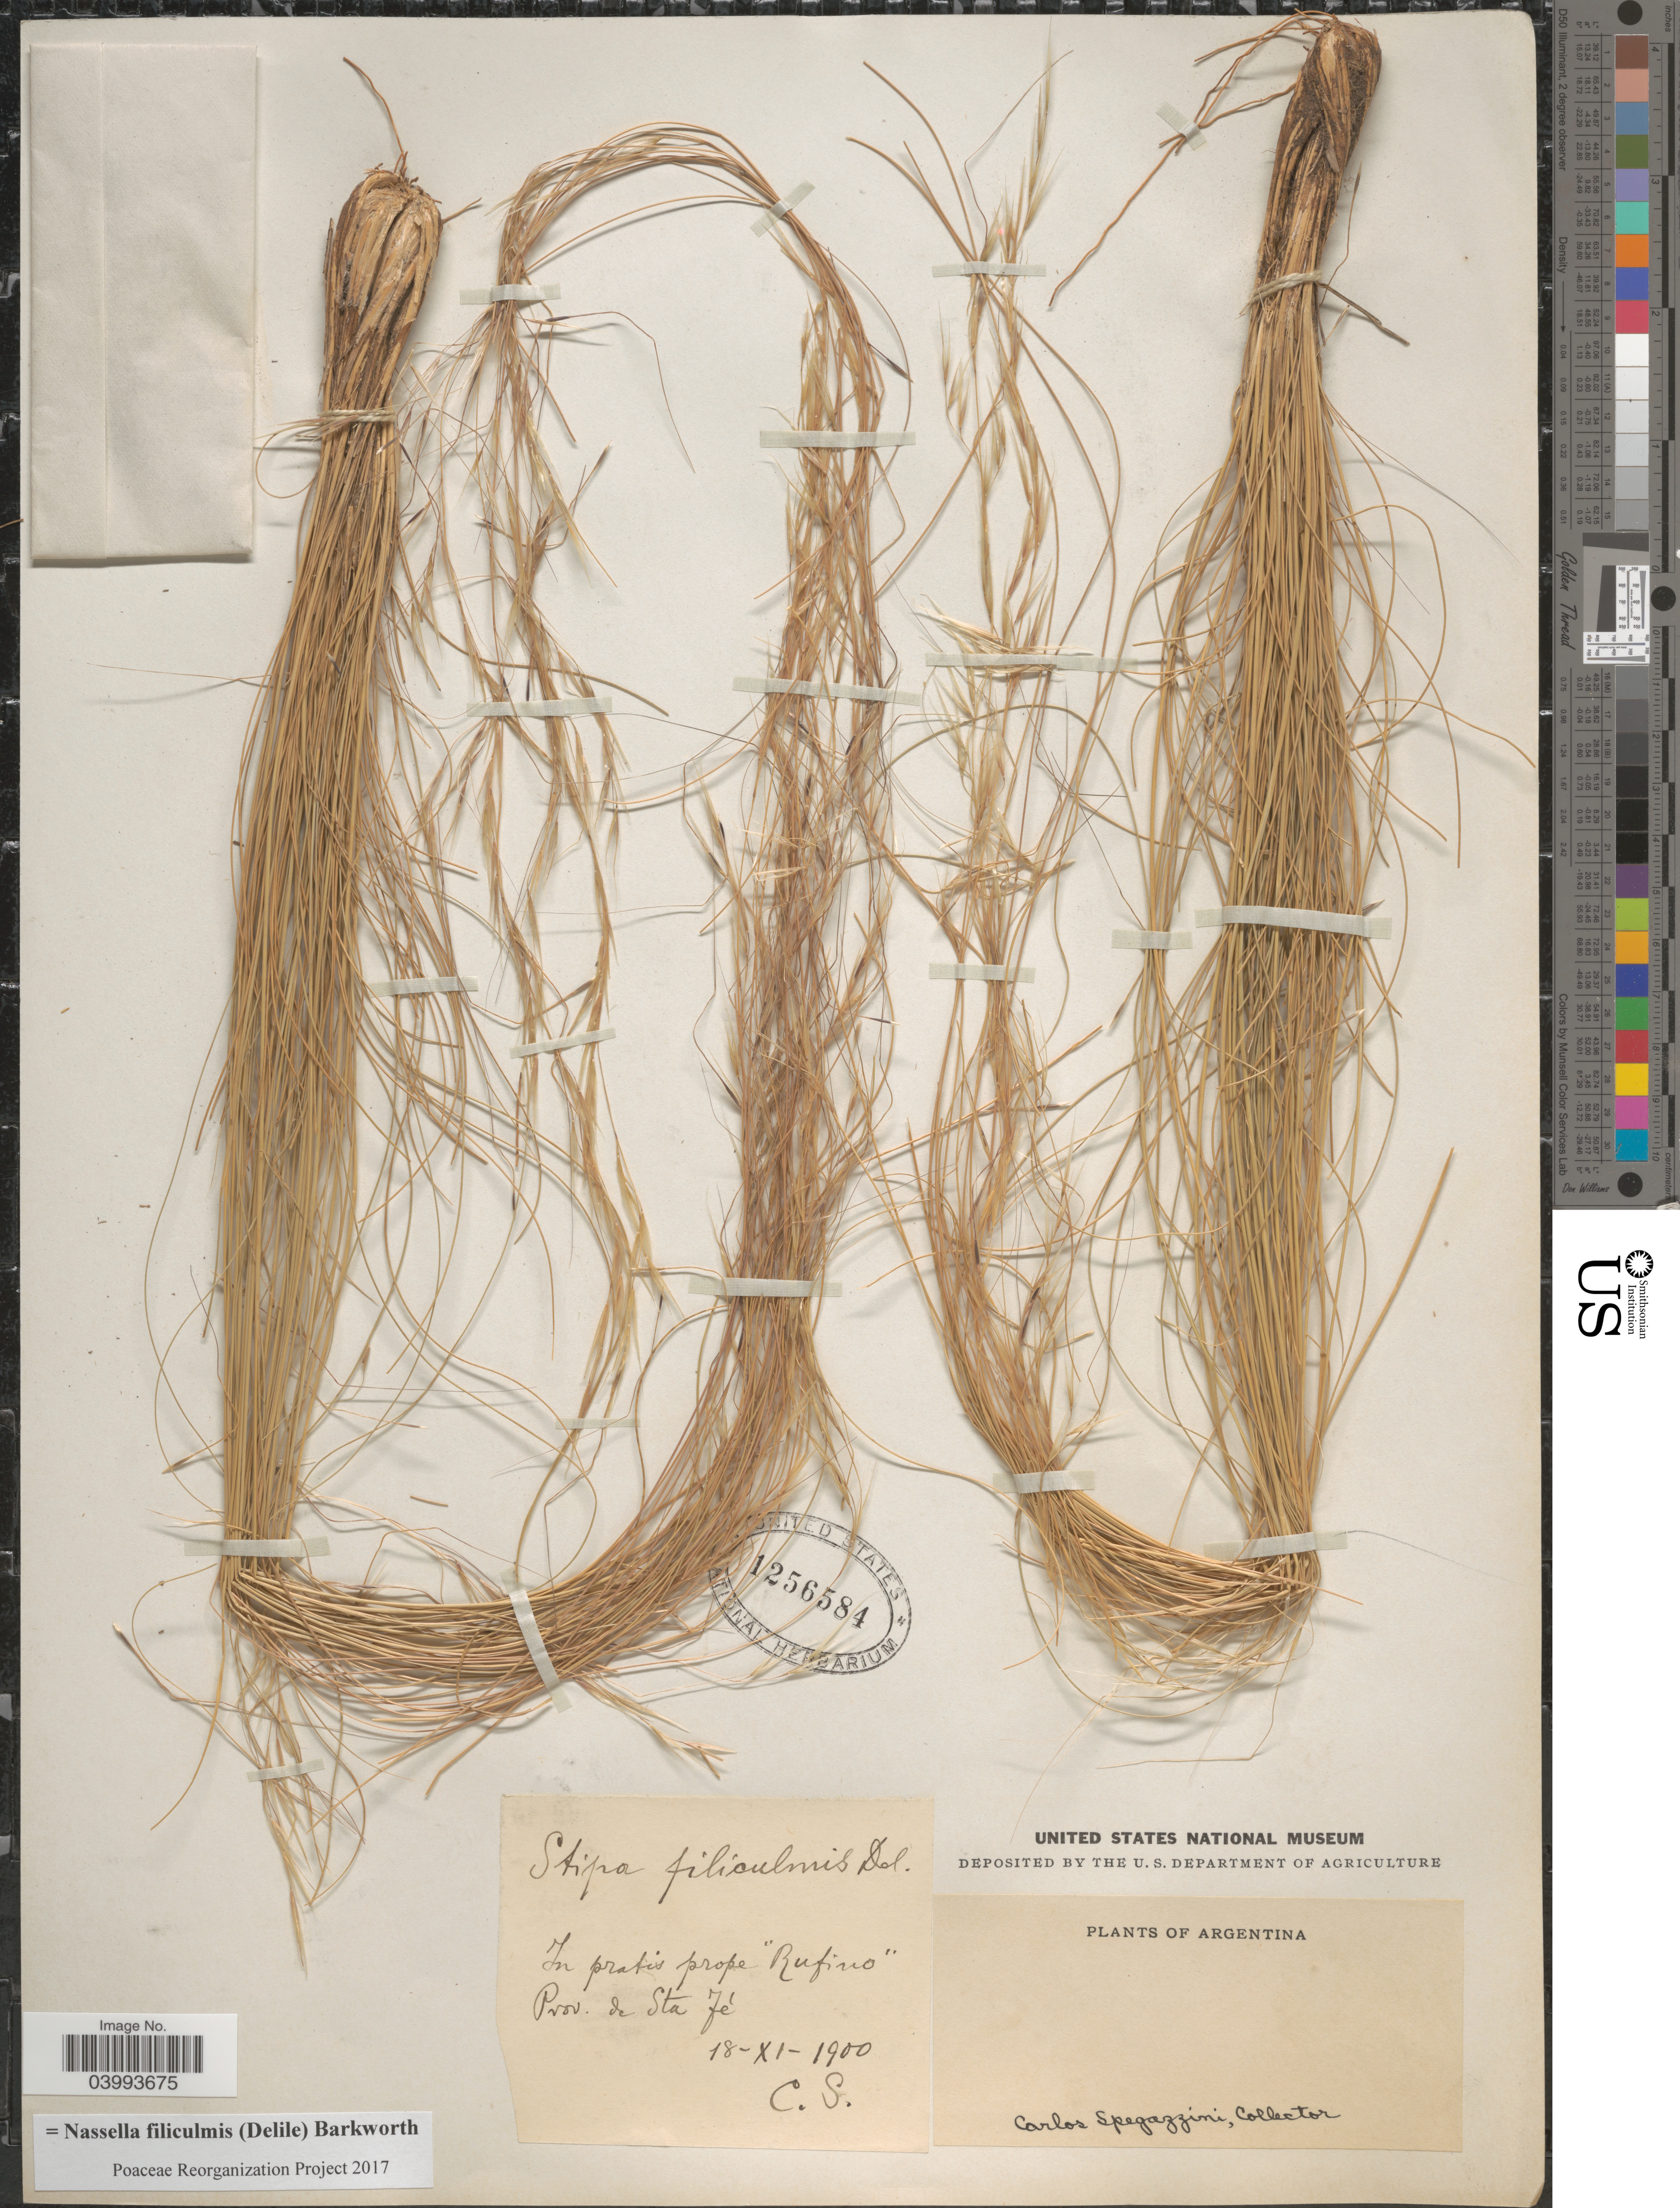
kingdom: Plantae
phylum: Tracheophyta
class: Liliopsida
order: Poales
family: Poaceae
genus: Nassella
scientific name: Nassella filiculmis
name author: (Delile) Barkworth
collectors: C. L. Spegazzini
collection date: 1900-11-18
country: Argentina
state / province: Santa Fe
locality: In pratis prope "Rufino".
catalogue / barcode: US 1256584